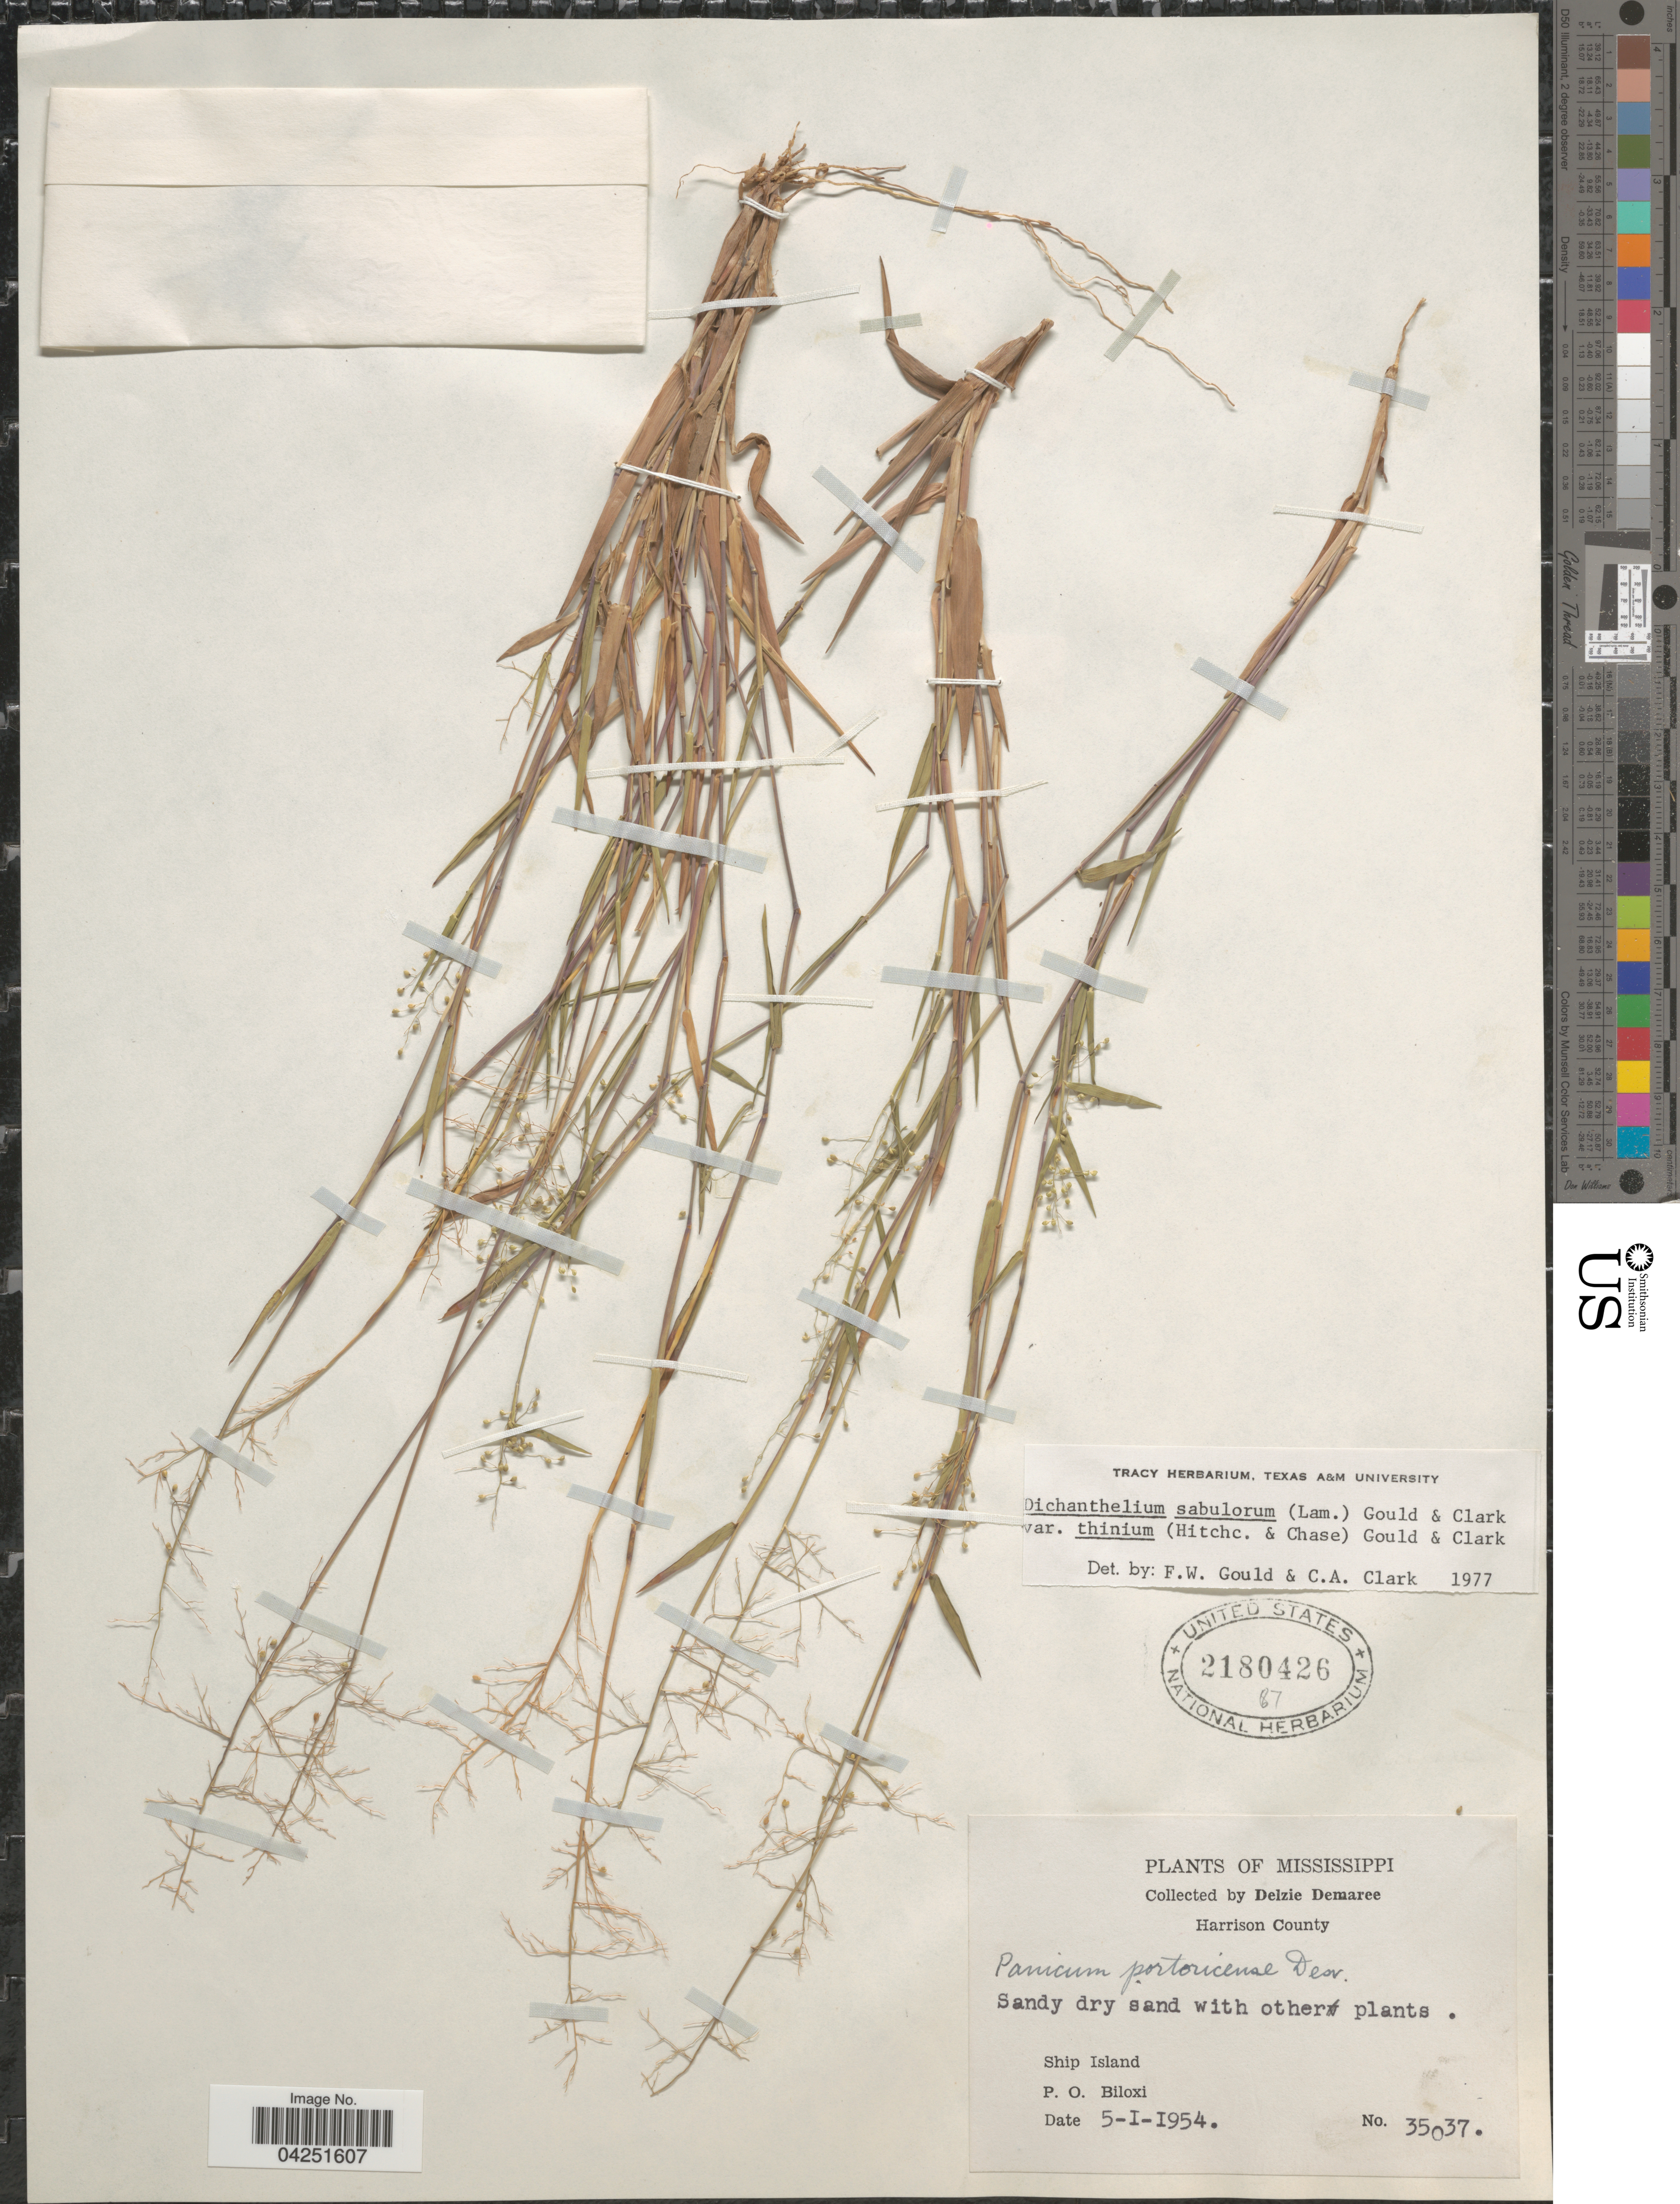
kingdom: Plantae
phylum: Tracheophyta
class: Liliopsida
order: Poales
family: Poaceae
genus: Dichanthelium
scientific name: Dichanthelium acuminatum var. acuminatum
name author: (Sw.) Gould & C.A. Clark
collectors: D. Demaree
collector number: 35037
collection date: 1954-05-01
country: United States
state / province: Mississippi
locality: Harrison County. Ship Island. P. O. Biloxi.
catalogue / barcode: US 2180426